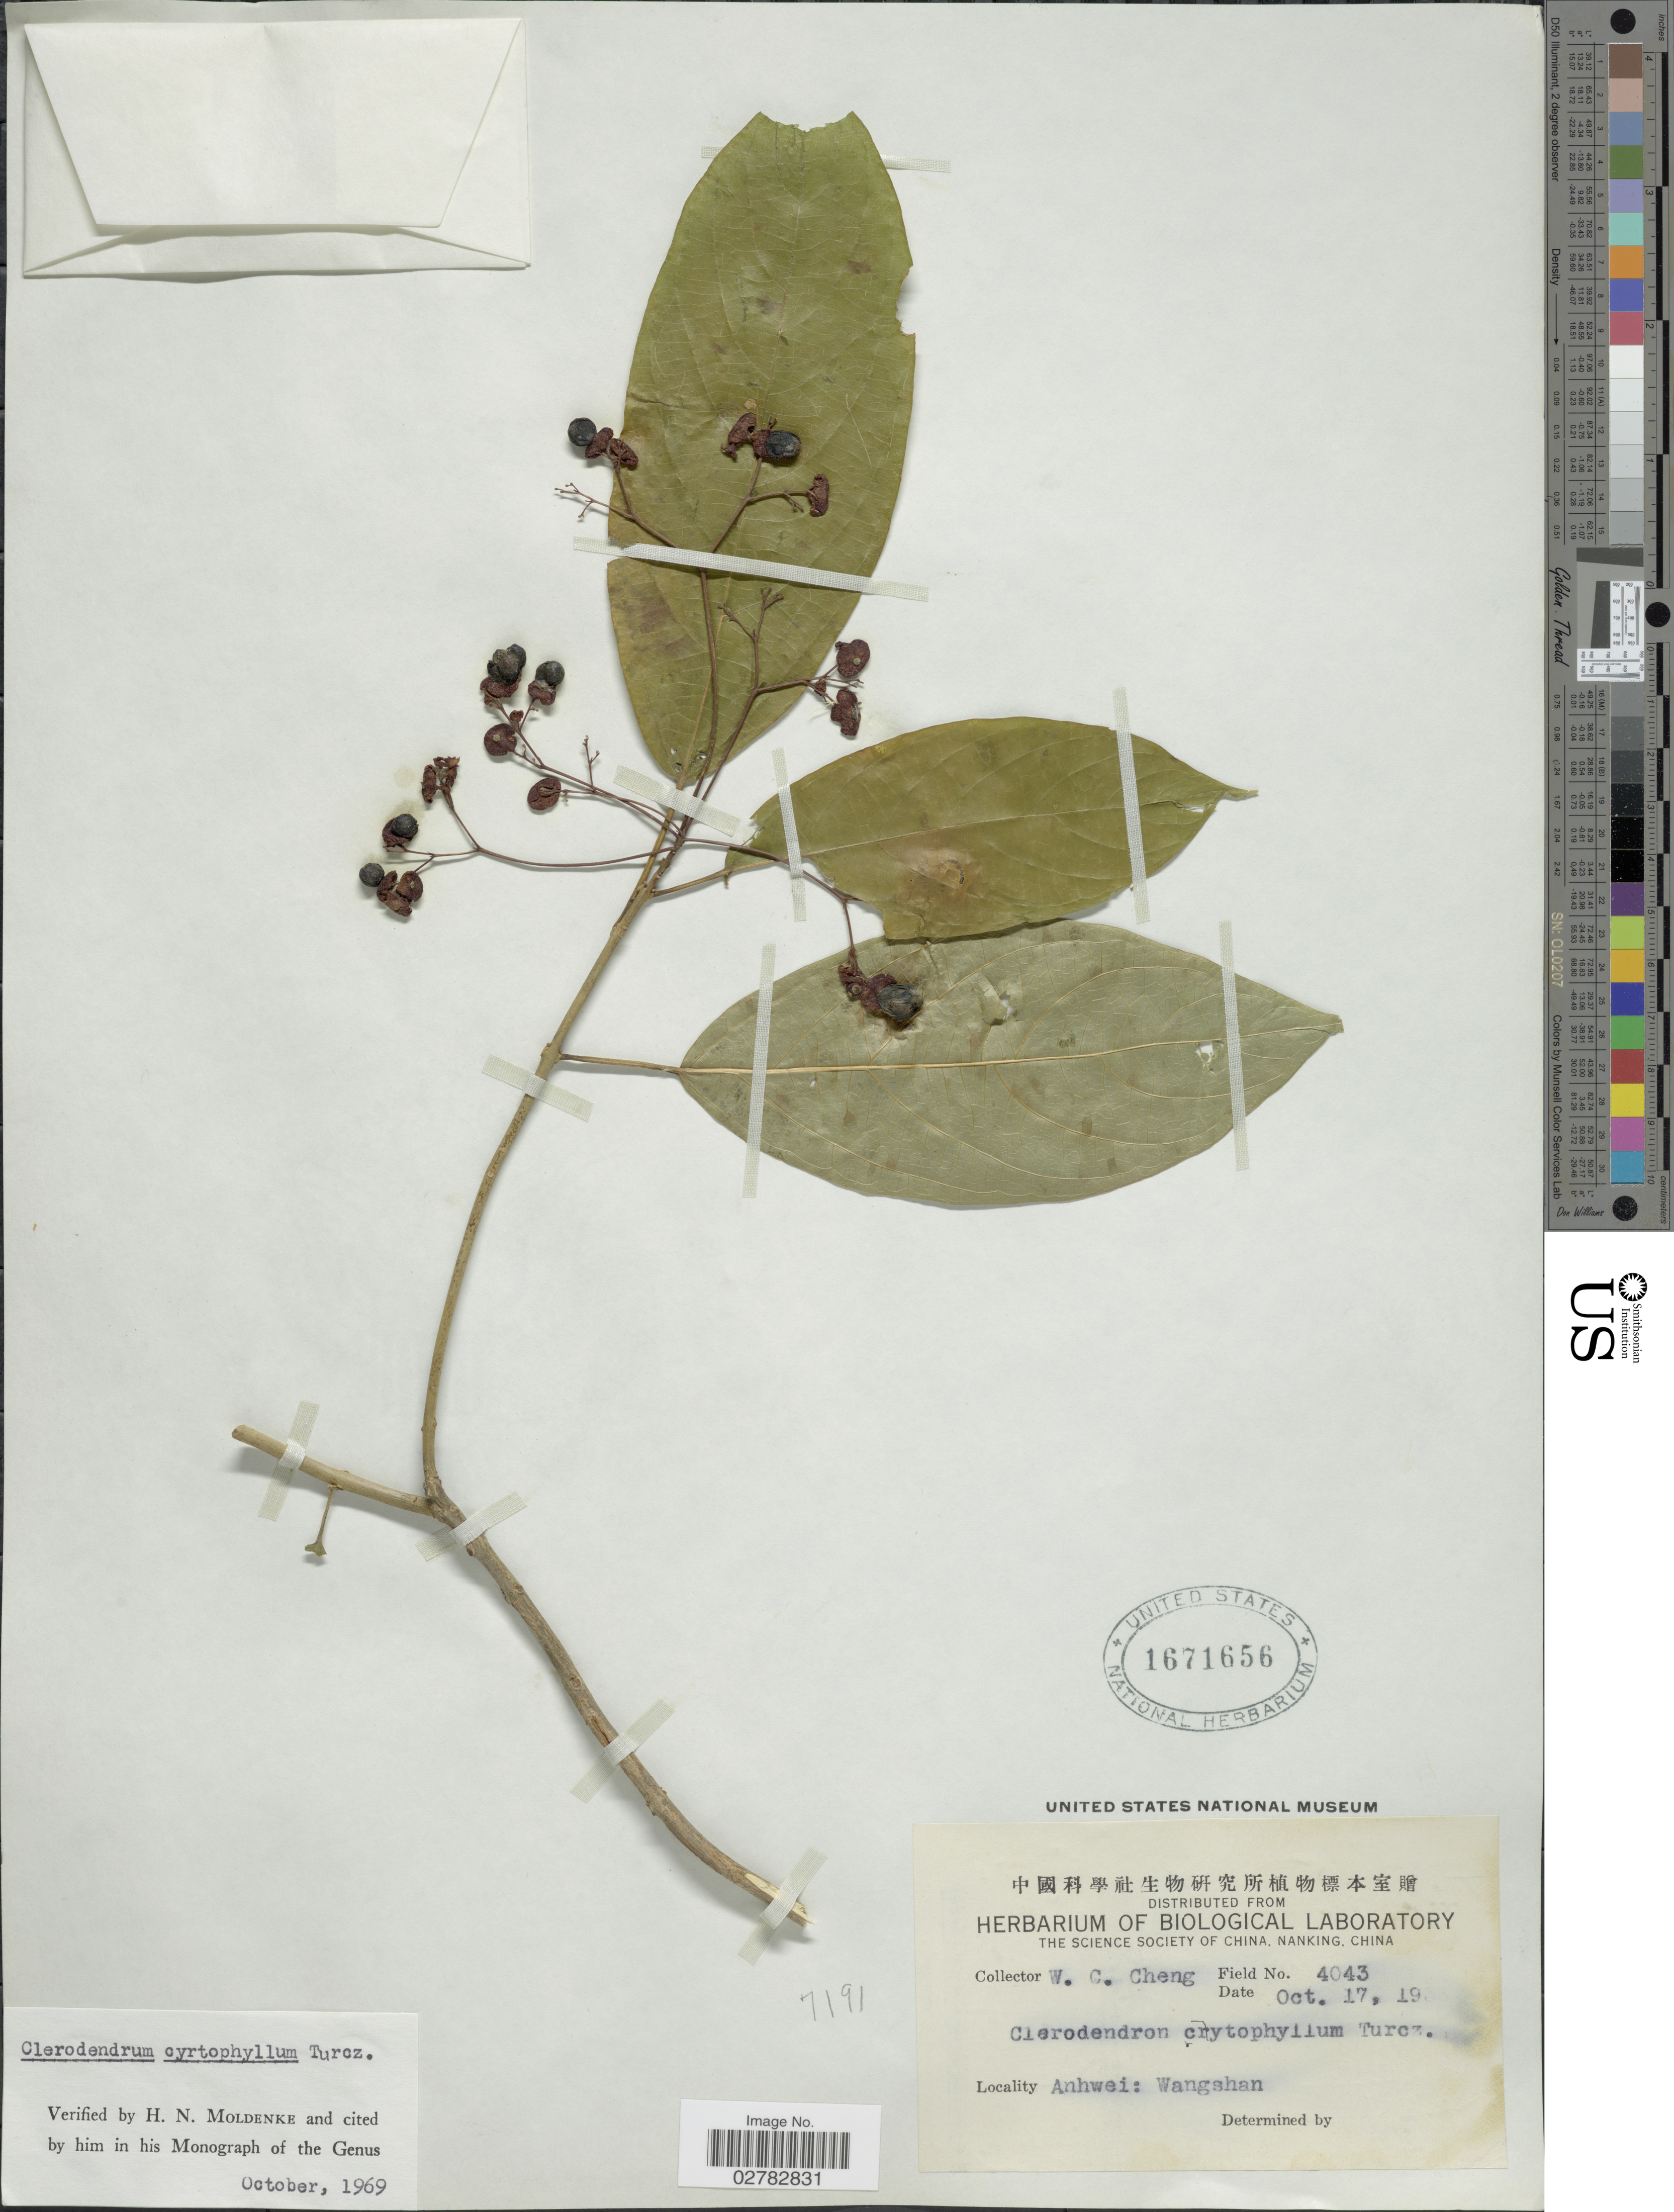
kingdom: Plantae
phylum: Tracheophyta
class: Magnoliopsida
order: Lamiales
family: Lamiaceae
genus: Clerodendrum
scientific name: Clerodendrum cyrtophyllum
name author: Turcz.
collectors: W. C. Cheng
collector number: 4043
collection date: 1930-10-17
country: China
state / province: Anhui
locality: Anhwei: Wangshan.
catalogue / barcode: US 1671656